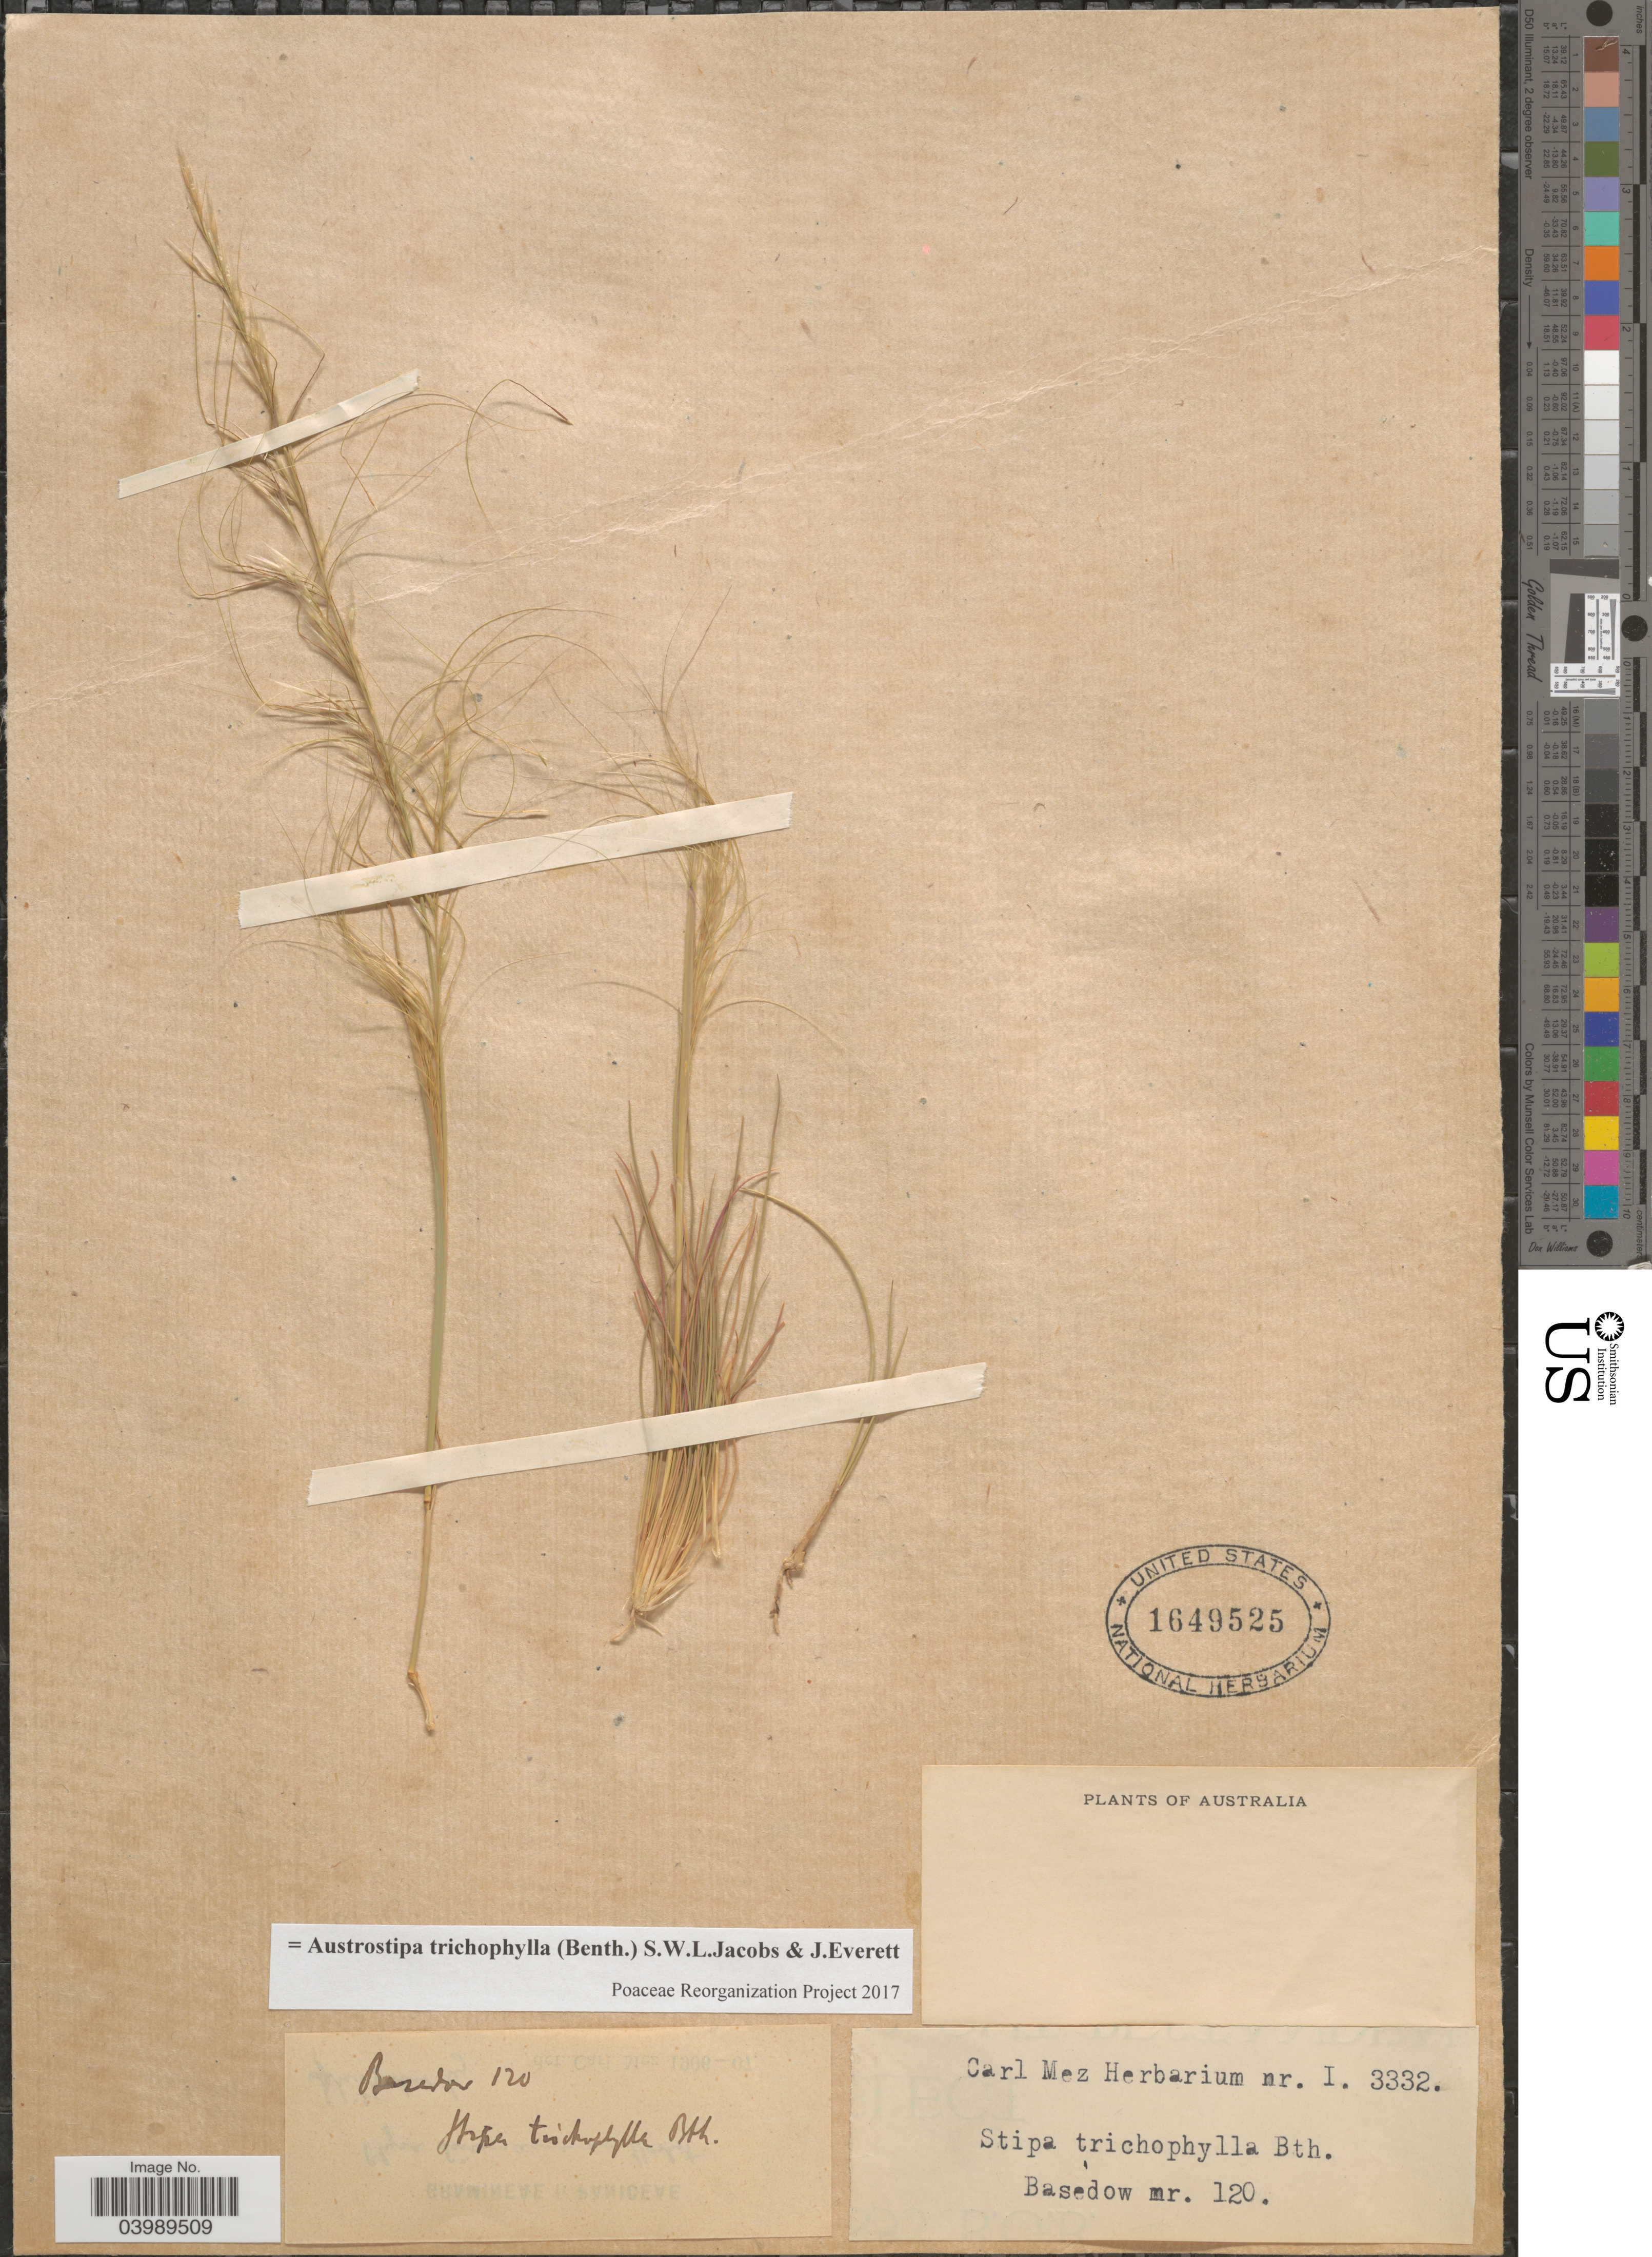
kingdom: Plantae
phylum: Tracheophyta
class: Liliopsida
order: Poales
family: Poaceae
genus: Austrostipa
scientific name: Austrostipa trichophylla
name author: (Benth.) S.W.L. Jacobs & J. Everett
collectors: Basedow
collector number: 120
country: Australia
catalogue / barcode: US 1649525